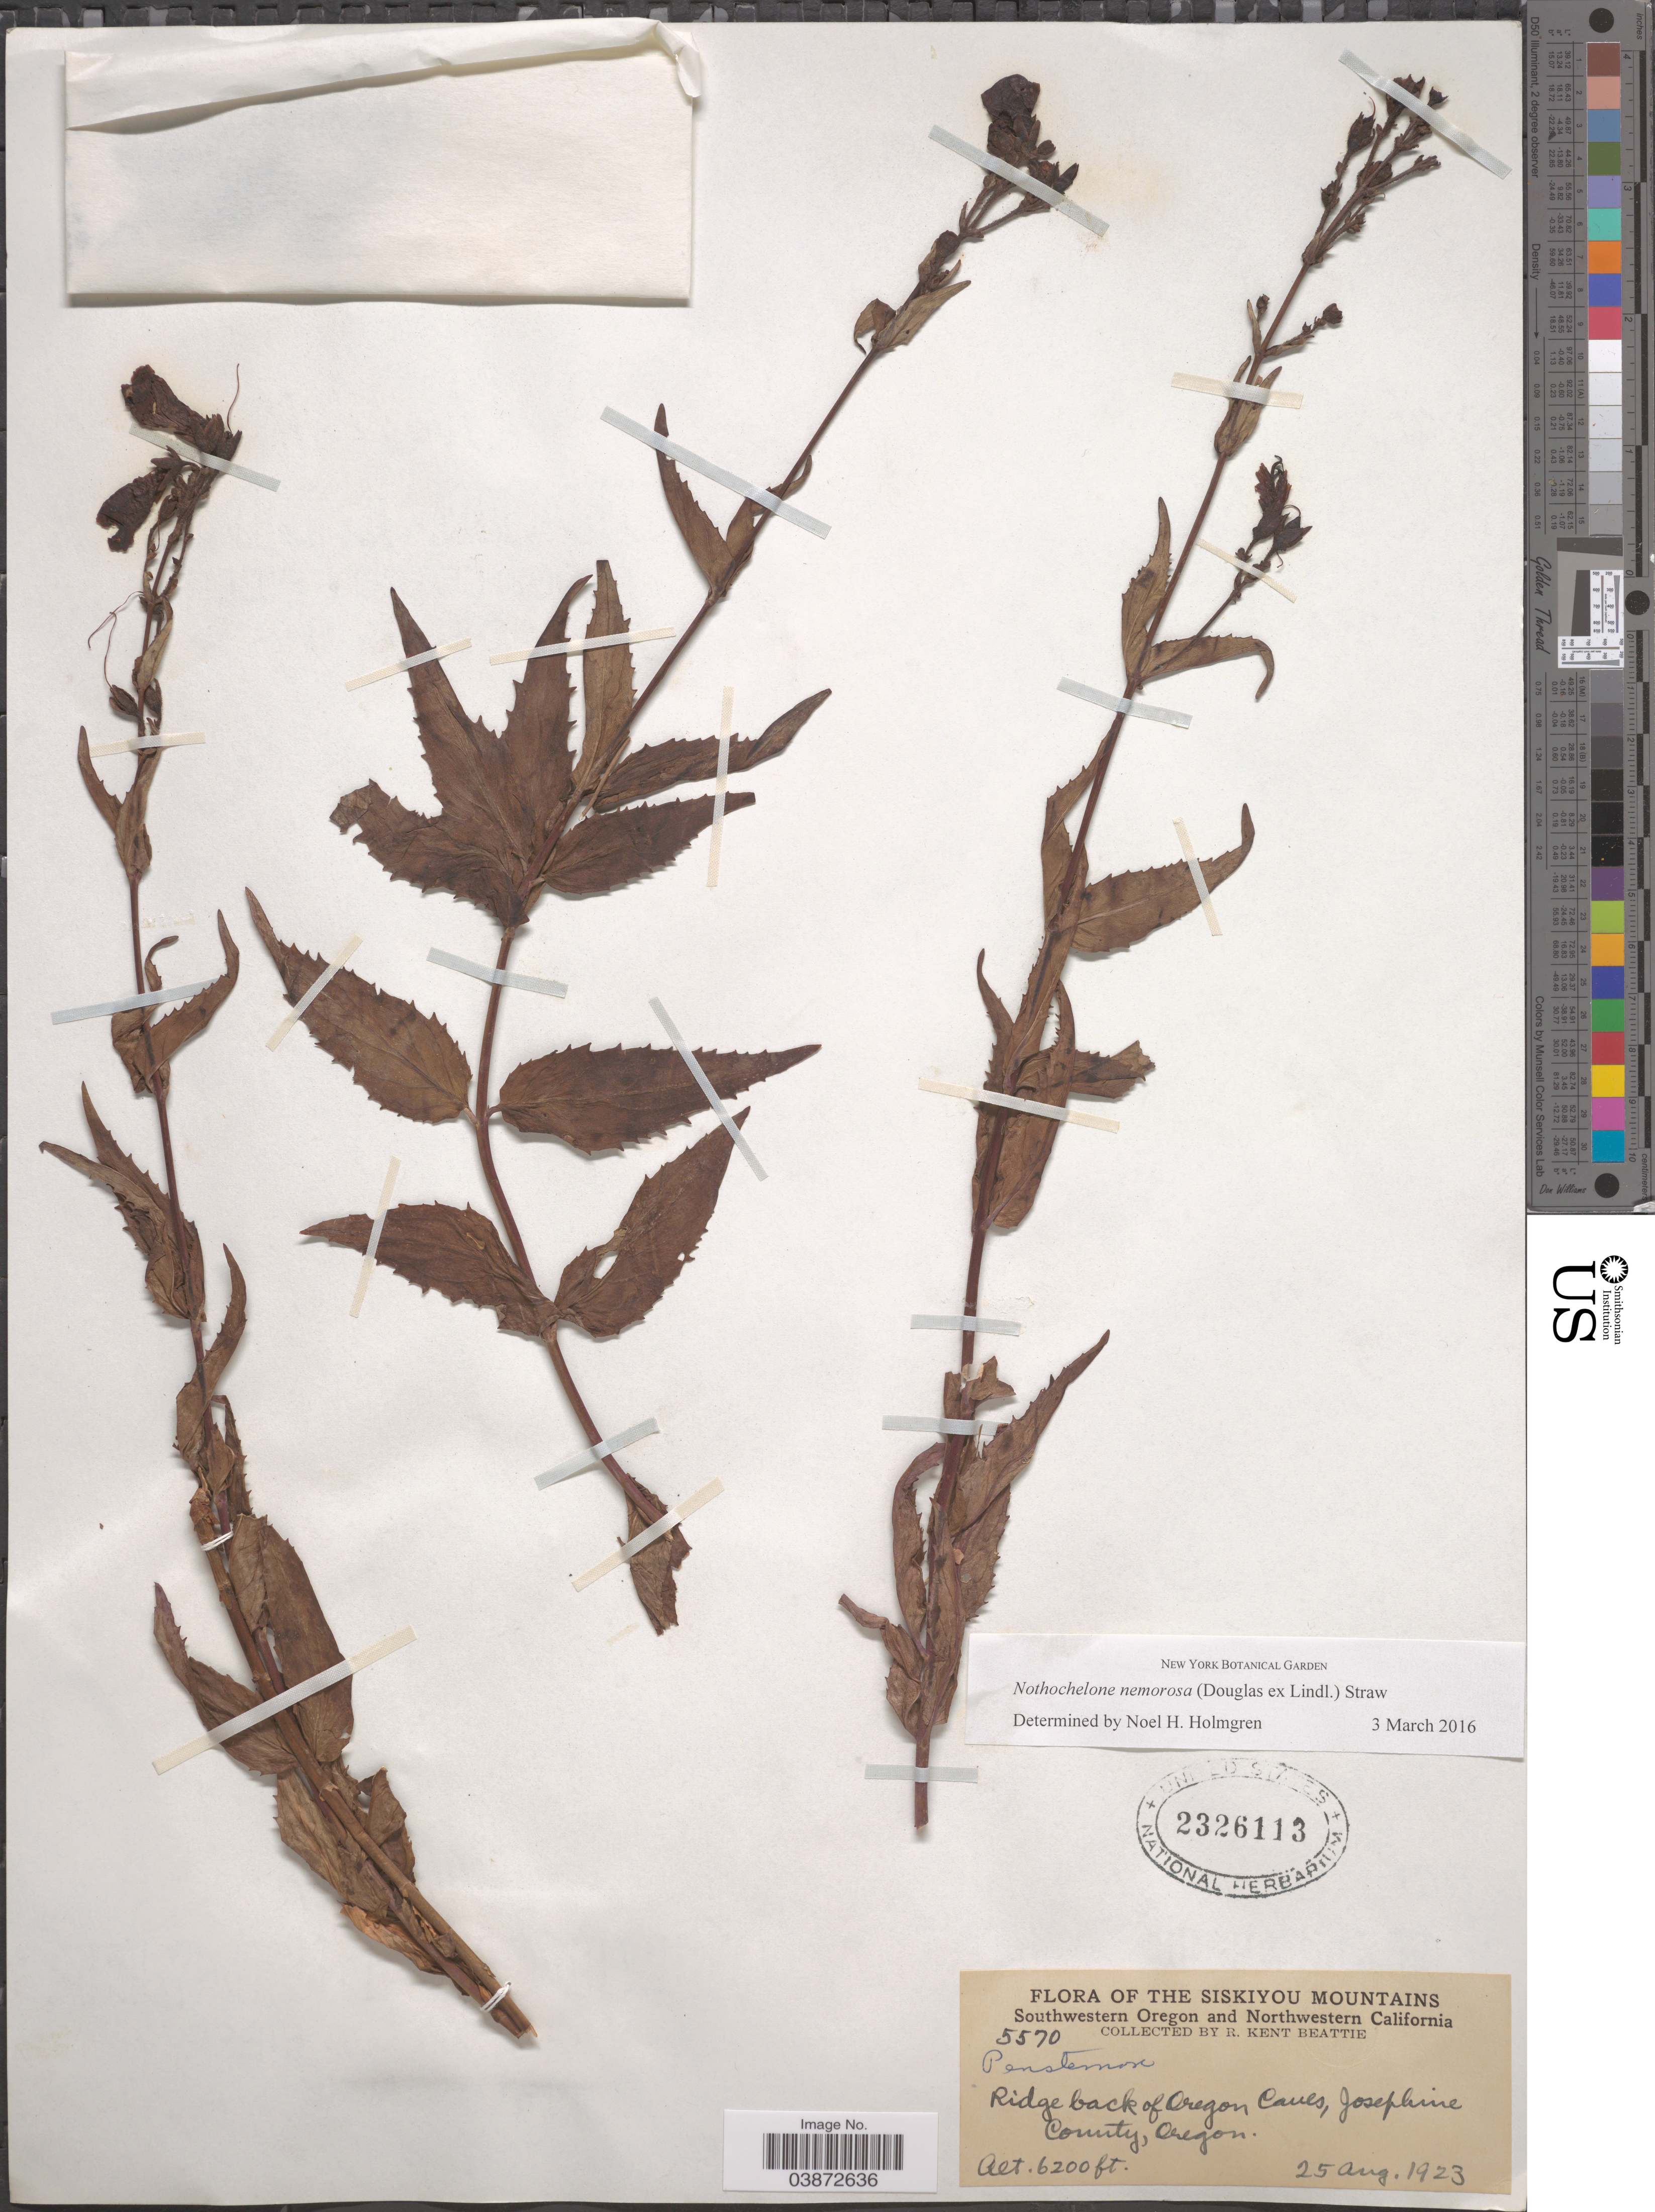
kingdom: Plantae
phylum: Tracheophyta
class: Magnoliopsida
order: Lamiales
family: Plantaginaceae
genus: Chelone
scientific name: Chelone nemorosa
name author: Douglas ex Lindl.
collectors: R. K. Beattie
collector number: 5570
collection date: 1923-08-25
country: United States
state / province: Oregon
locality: The Siskiyou Mountains. Southwestern Oregon. Ridge back of Oregon Caves, Josephine County.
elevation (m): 1890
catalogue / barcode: US 2326113